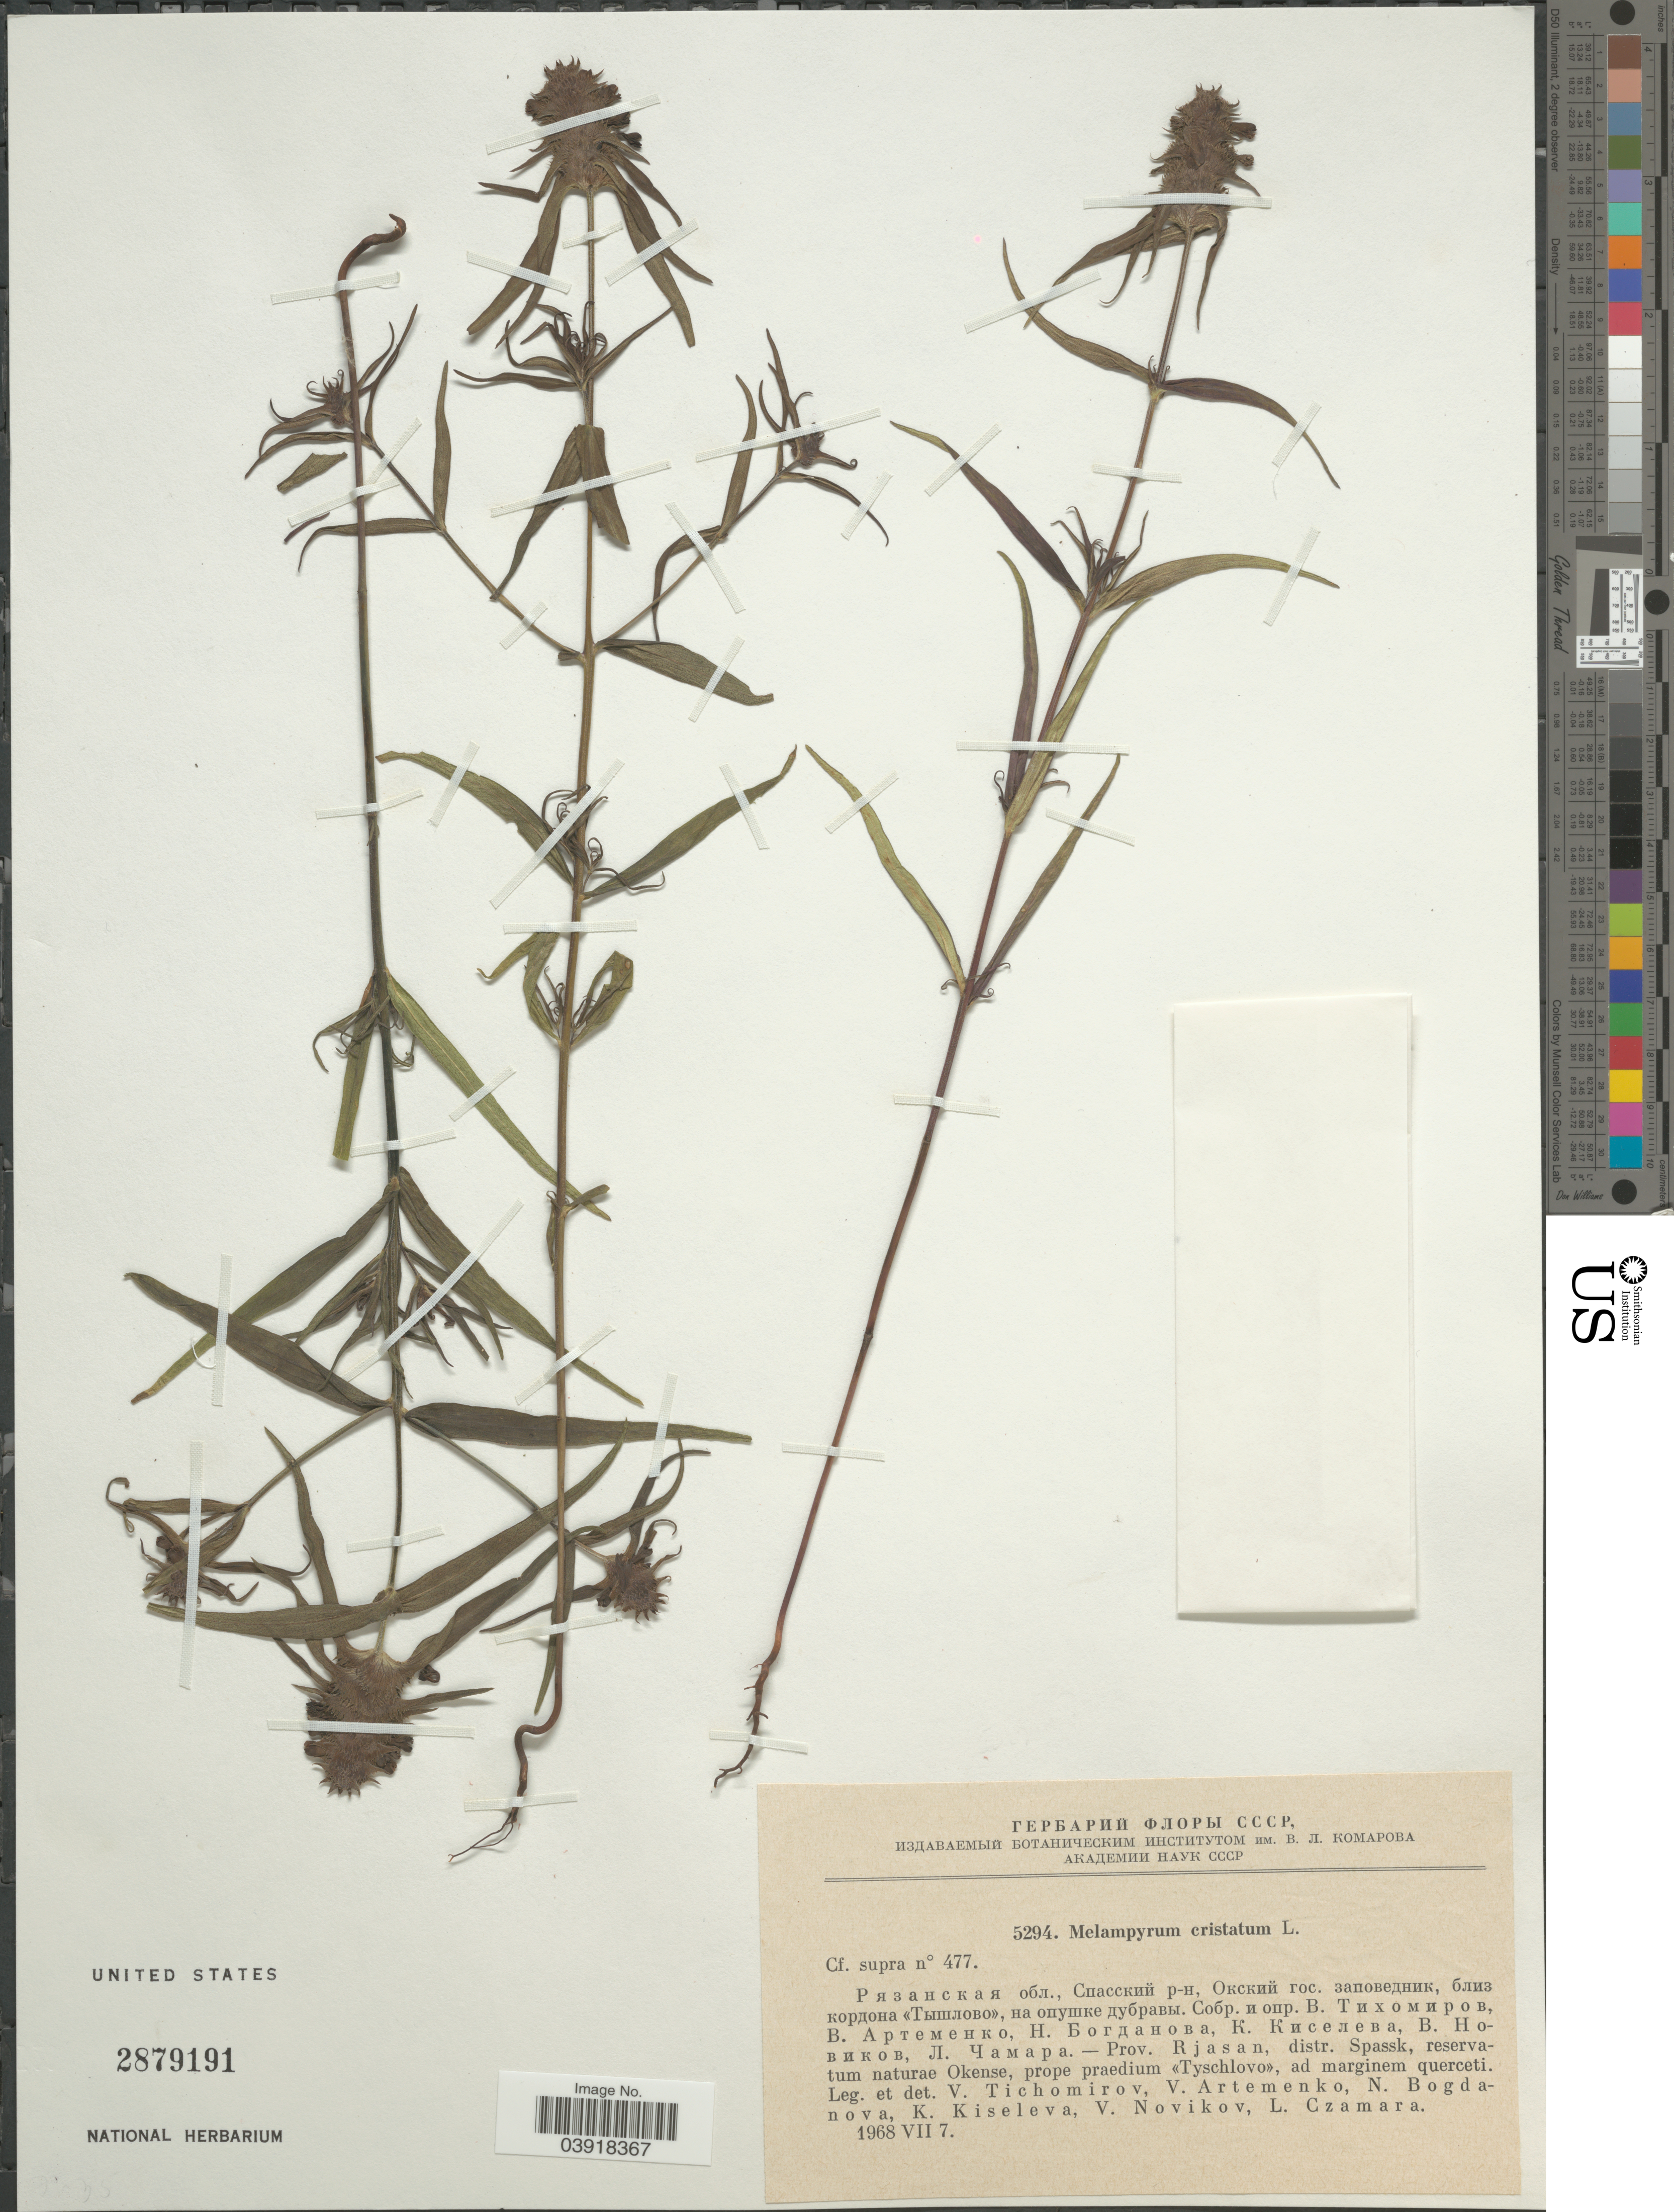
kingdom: Plantae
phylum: Tracheophyta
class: Magnoliopsida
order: Lamiales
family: Orobanchaceae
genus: Melampyrum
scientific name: Melampyrum cristatum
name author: Hablitz ex Steud.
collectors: V. Tichomirov, V. Artemenko, N. Bogdanova, K. Kiseleva & et al.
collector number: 5294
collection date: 1968-07-07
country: Russian Federation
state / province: Ryazan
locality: Prov. Rjasan, distr. Spassk, reservatum naturae Okense, prope praedium «Tyschlovo», ad marginem querceti.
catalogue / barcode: US 2879191